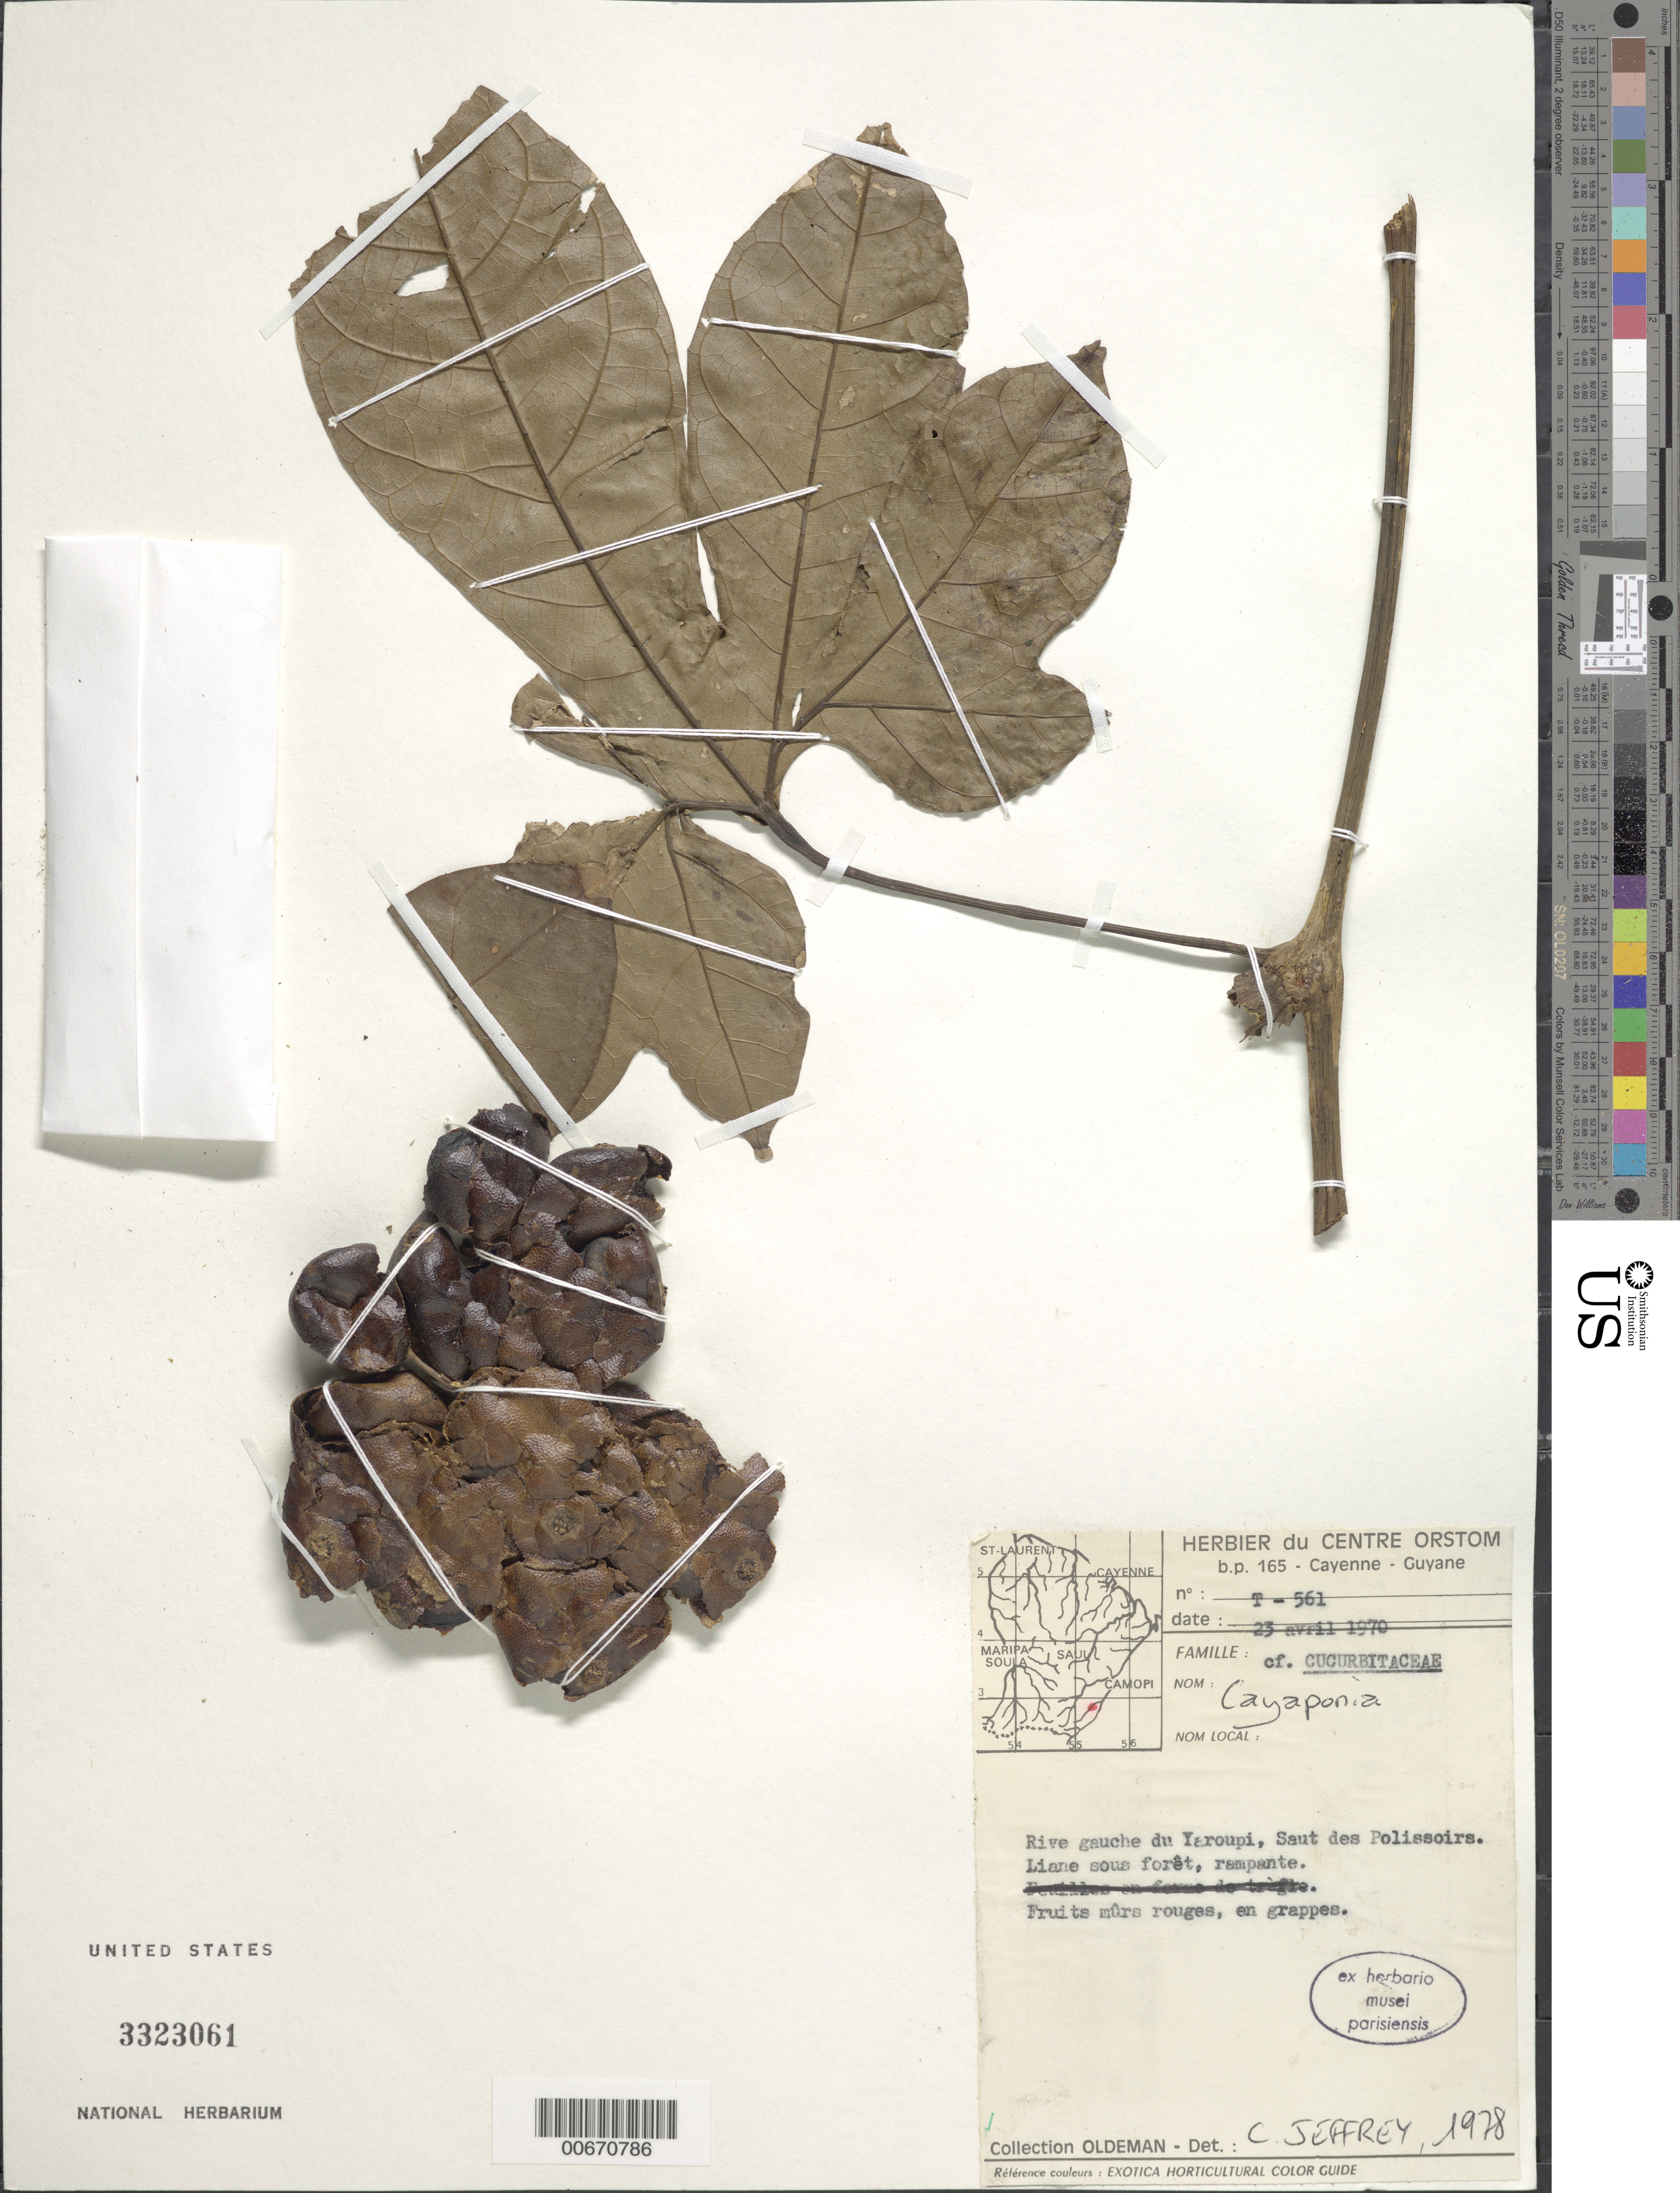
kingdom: Plantae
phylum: Tracheophyta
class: Magnoliopsida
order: Cucurbitales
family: Cucurbitaceae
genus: Cayaponia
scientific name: Cayaponia rigida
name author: (Cogn.) Cogn.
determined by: Nee, Michael H.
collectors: R. Oldeman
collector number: T 561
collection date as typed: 23-Apr-70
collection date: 1970-04-23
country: French Guiana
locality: Rive gauche du Yaroupi, Saut des Polissoirs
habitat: Forest undergrowth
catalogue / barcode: US 3323061